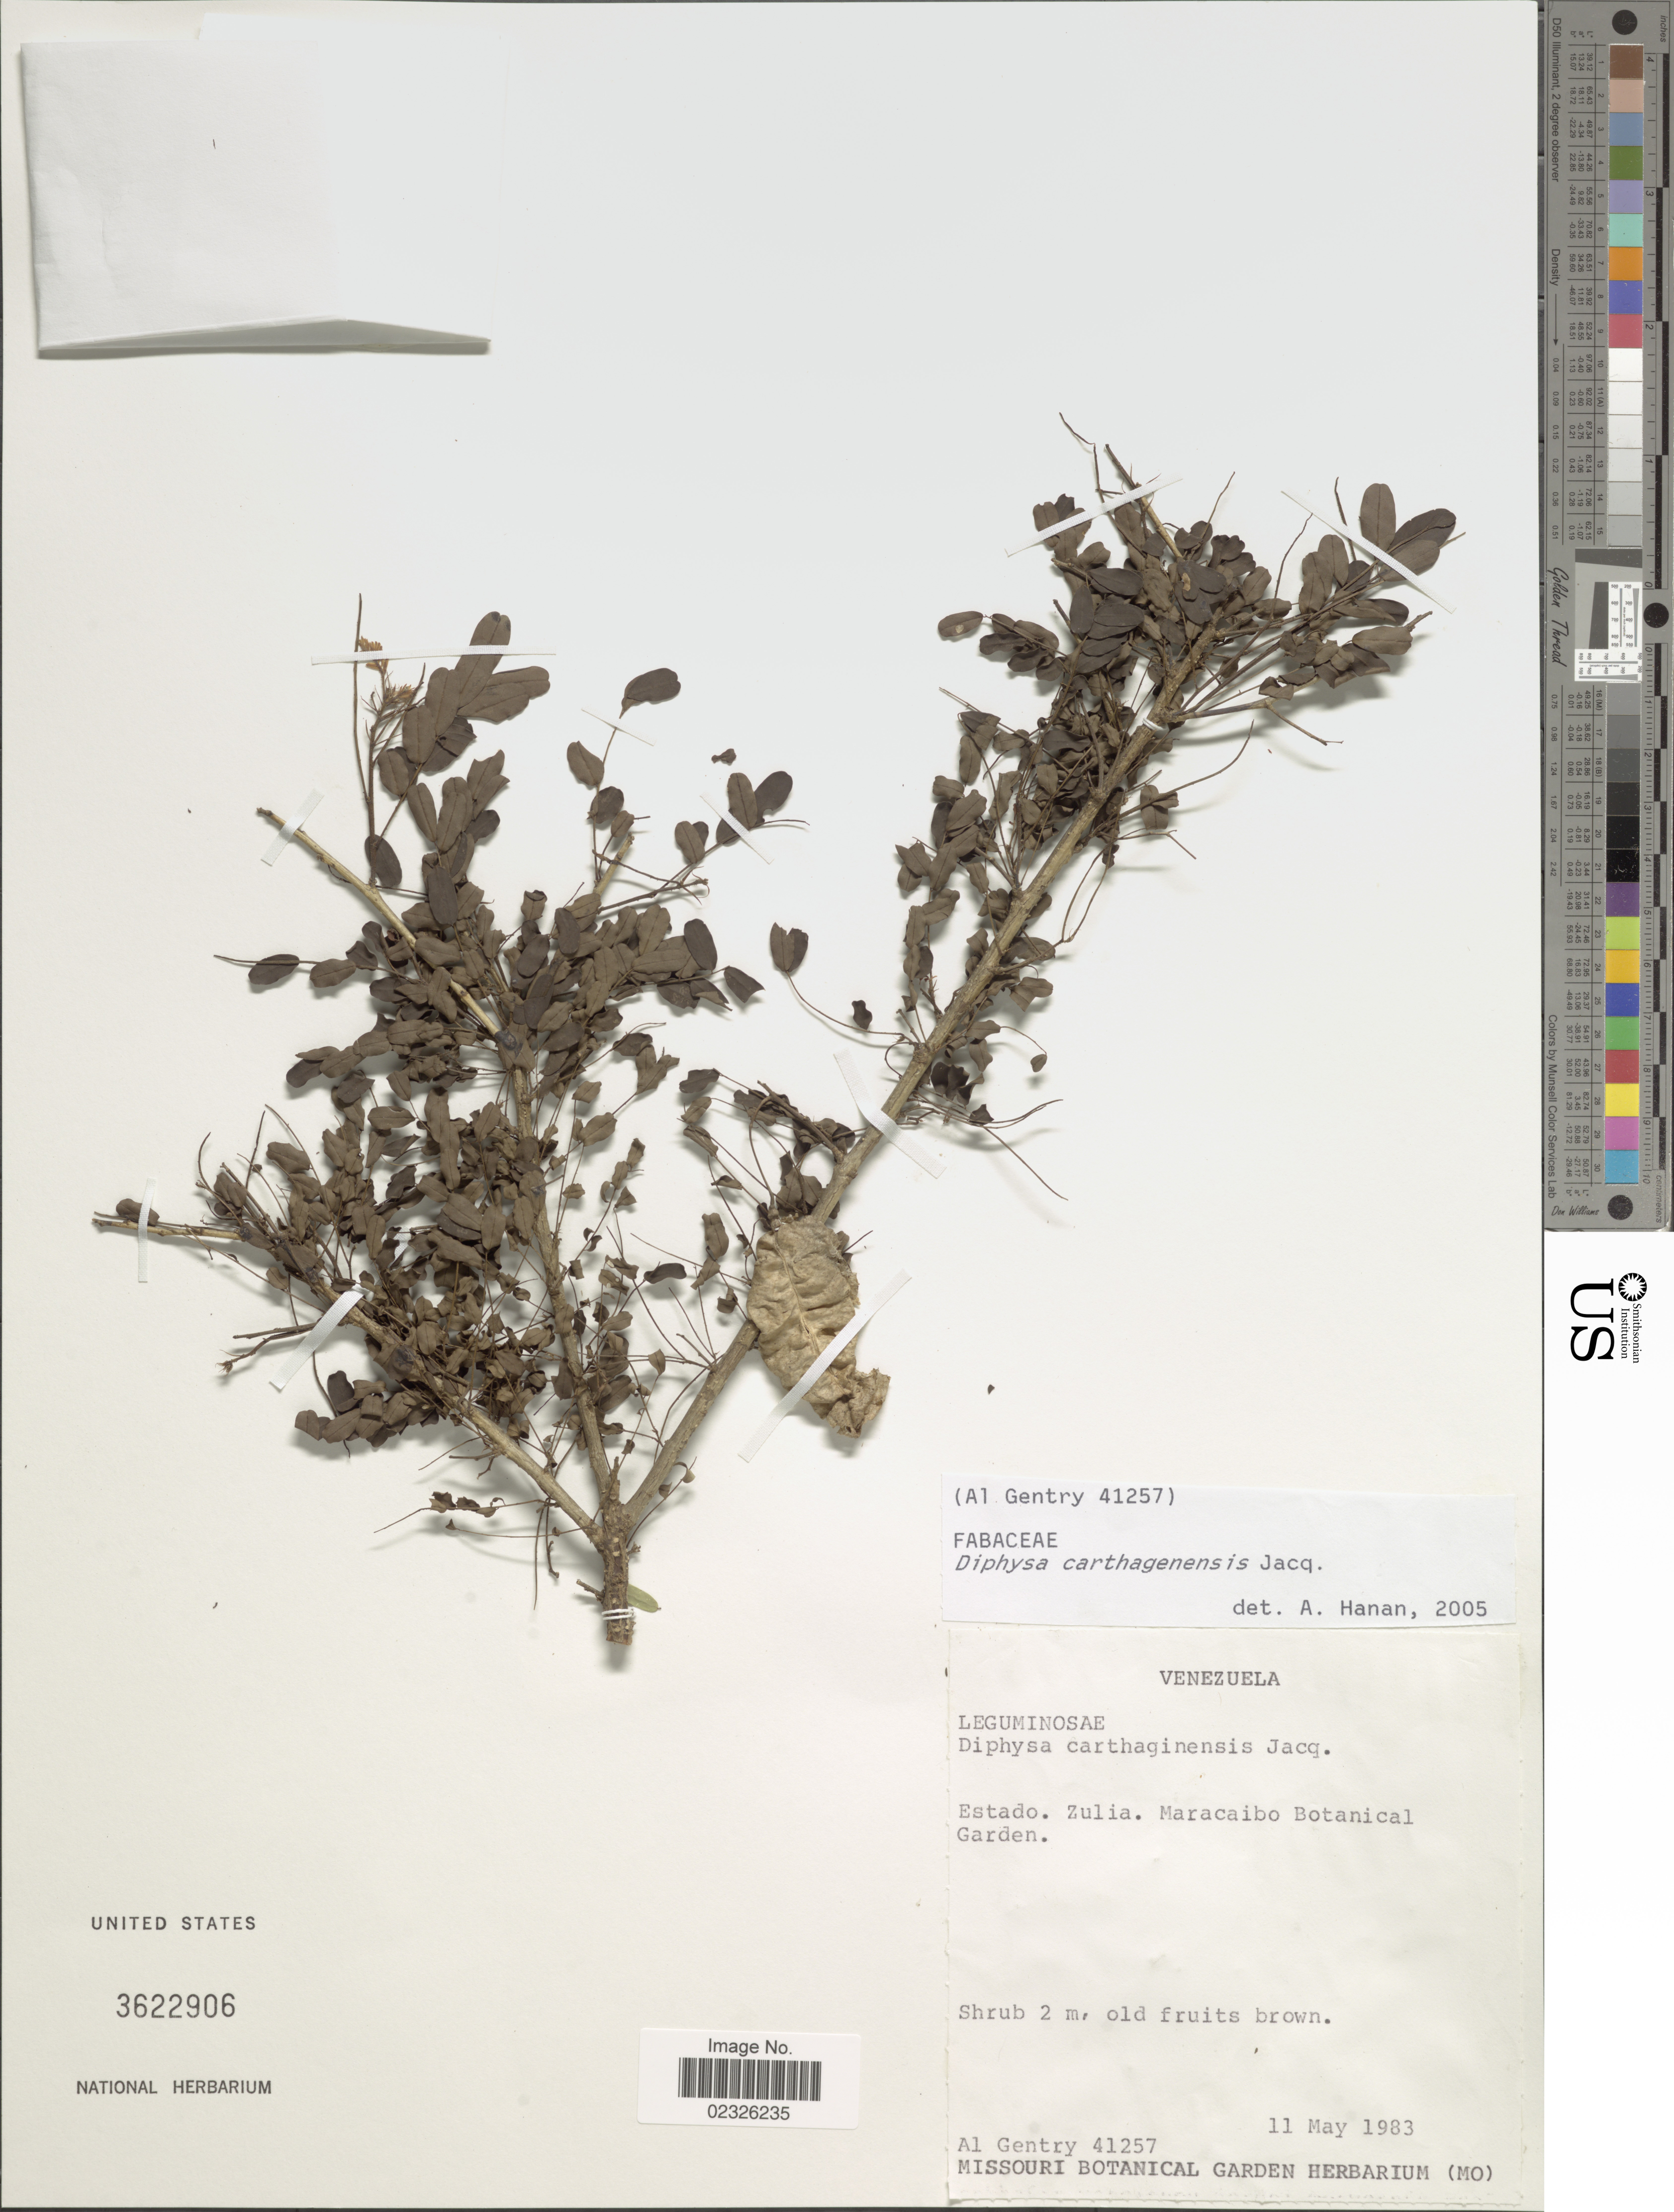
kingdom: Plantae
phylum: Tracheophyta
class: Magnoliopsida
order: Fabales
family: Fabaceae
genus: Diphysa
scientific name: Diphysa carthagenensis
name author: Jacq.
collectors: A. H. Gentry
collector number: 41257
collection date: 1983-05-11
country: Venezuela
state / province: Zulia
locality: Maracaibo Botanical Garden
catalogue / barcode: US 3622906